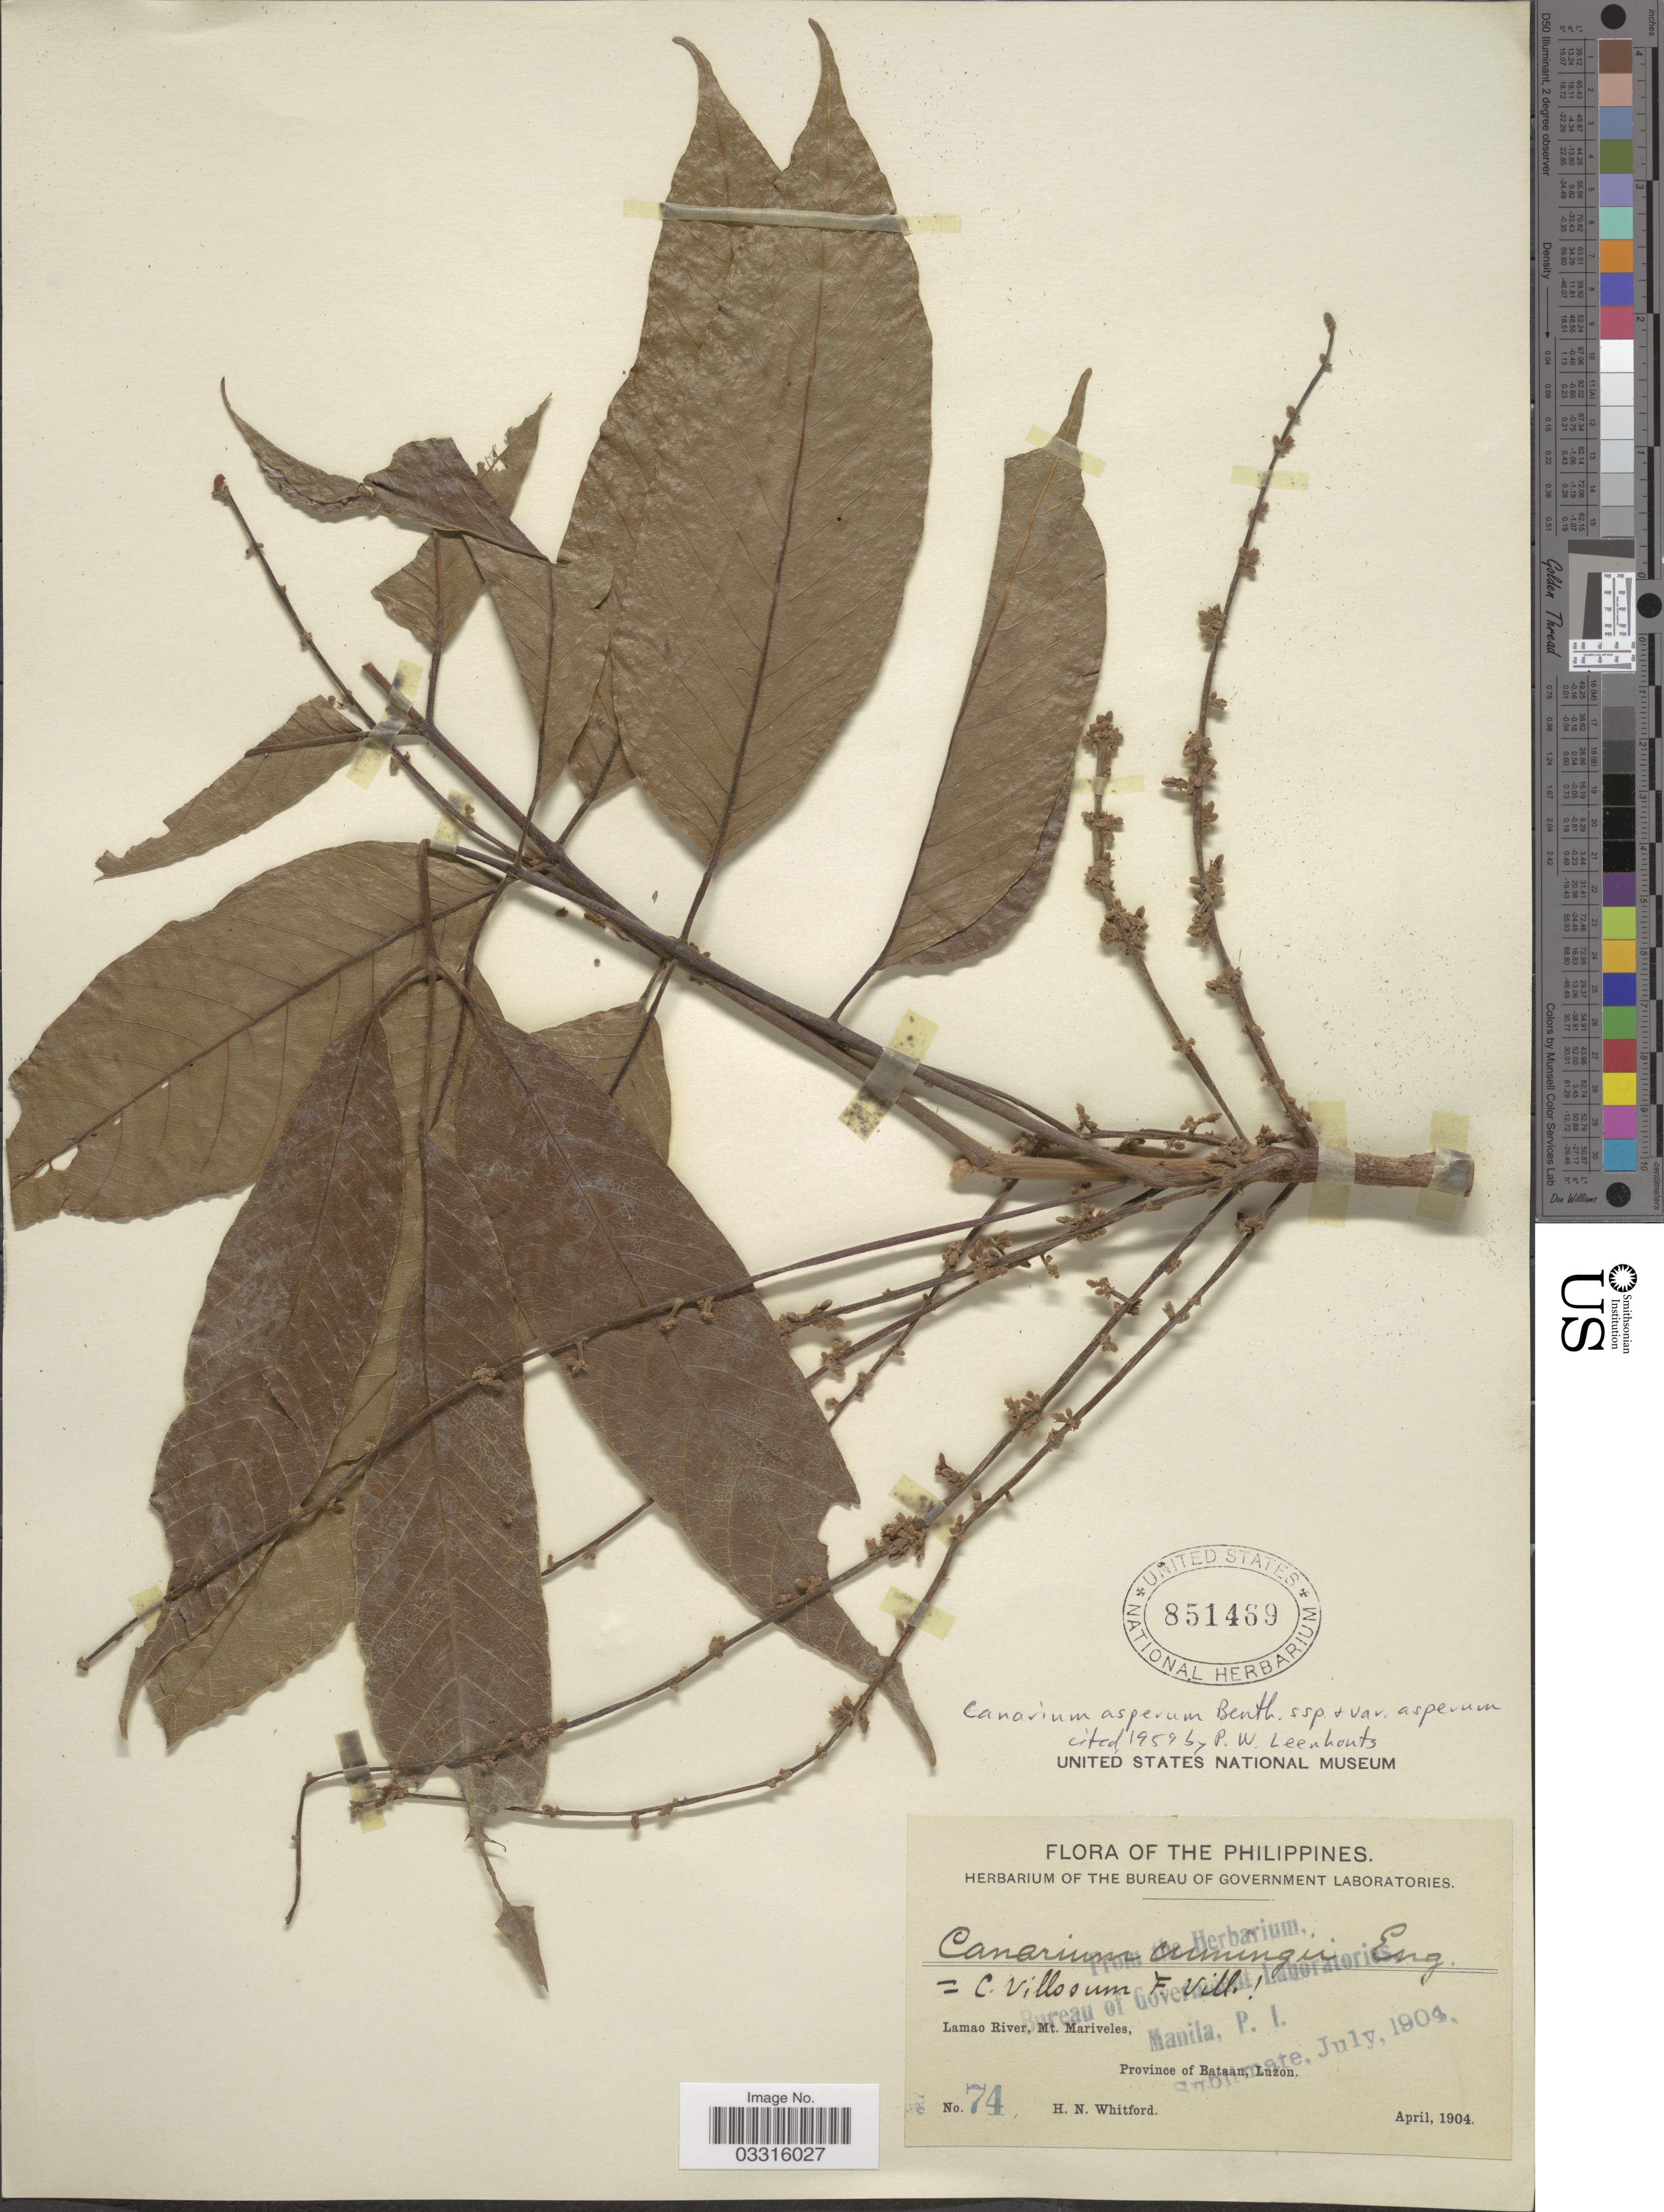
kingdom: Plantae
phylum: Tracheophyta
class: Magnoliopsida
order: Sapindales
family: Burseraceae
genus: Canarium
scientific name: Canarium asperum subsp. asperum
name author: Benth.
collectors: H. N. Whitford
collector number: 74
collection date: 1904-04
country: Philippines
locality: Lamao River, Mt. Mariveles, Province of Bataan, Luzon.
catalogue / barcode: US 851469